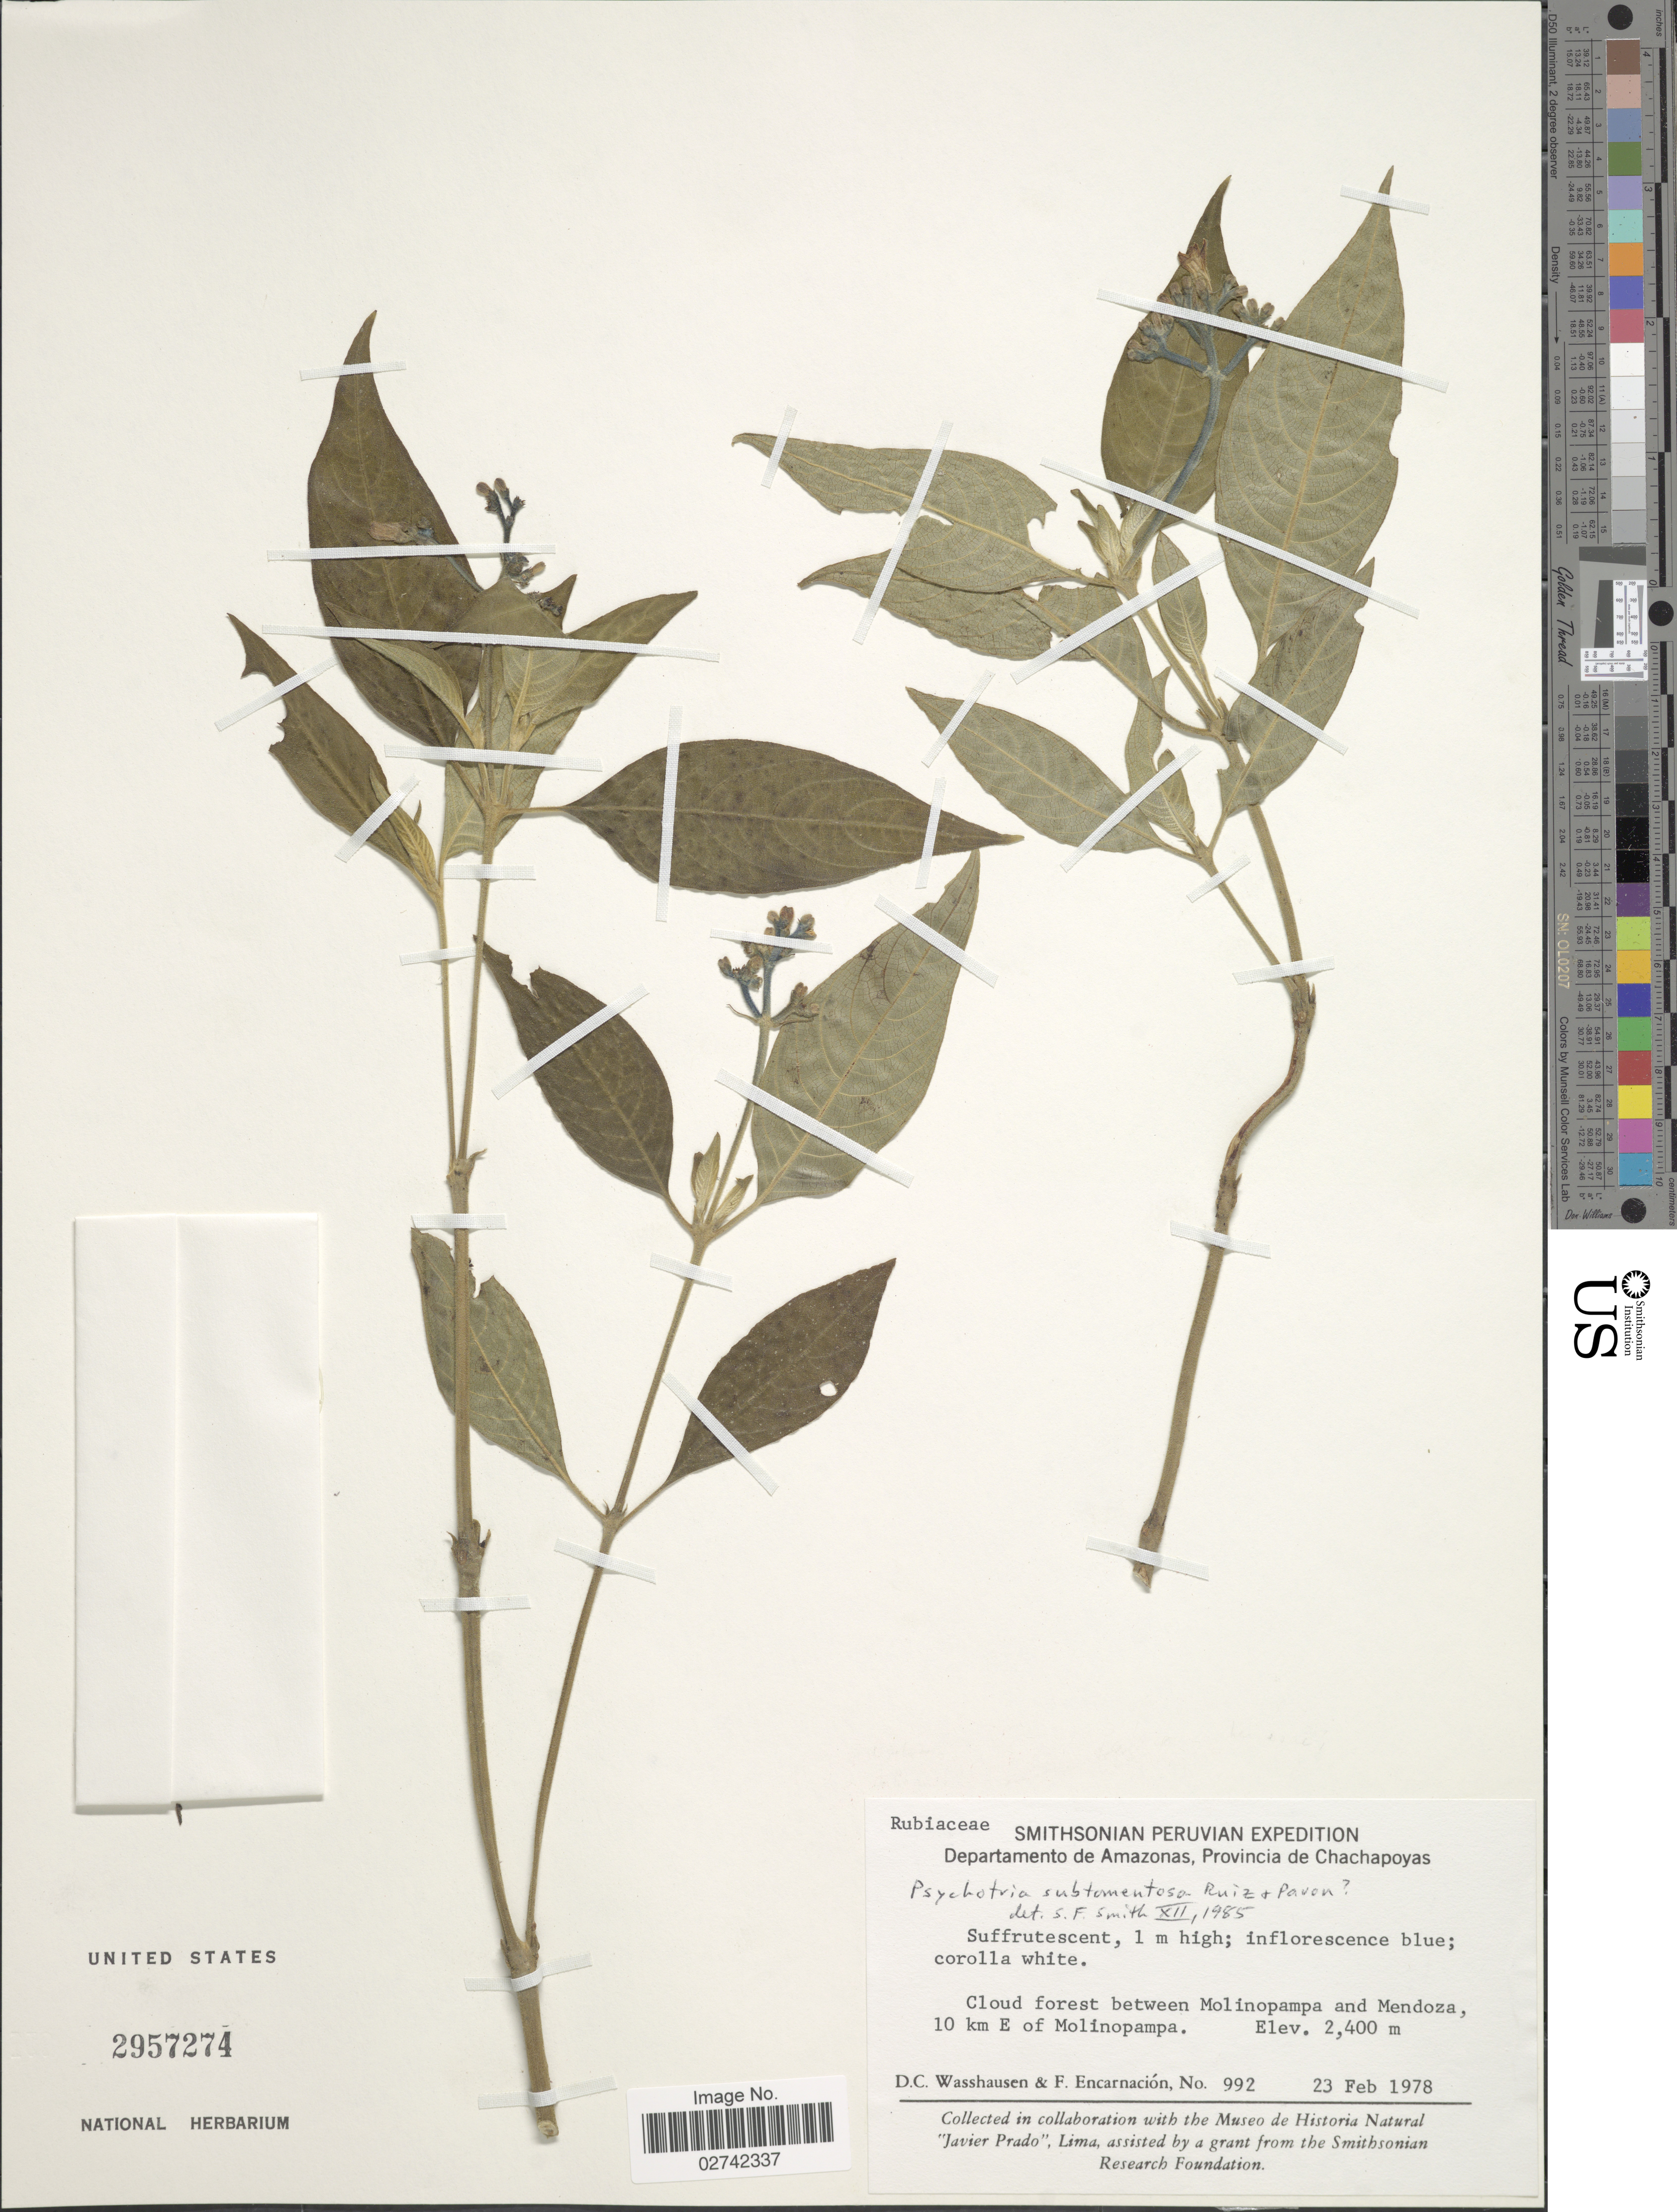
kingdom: Plantae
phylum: Tracheophyta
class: Magnoliopsida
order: Gentianales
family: Rubiaceae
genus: Palicourea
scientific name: Palicourea subtomentosa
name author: (Ruiz & Pav.) C.M. Taylor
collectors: D. C. Wasshausen & F. Encarnación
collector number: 992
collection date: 1978-02-23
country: Peru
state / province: Amazonas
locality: Provincia de Chachapoyas, Cloud forest between Molinopampa and Mendoza, 10 km E of Molinopampa.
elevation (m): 2400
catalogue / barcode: US 2957274